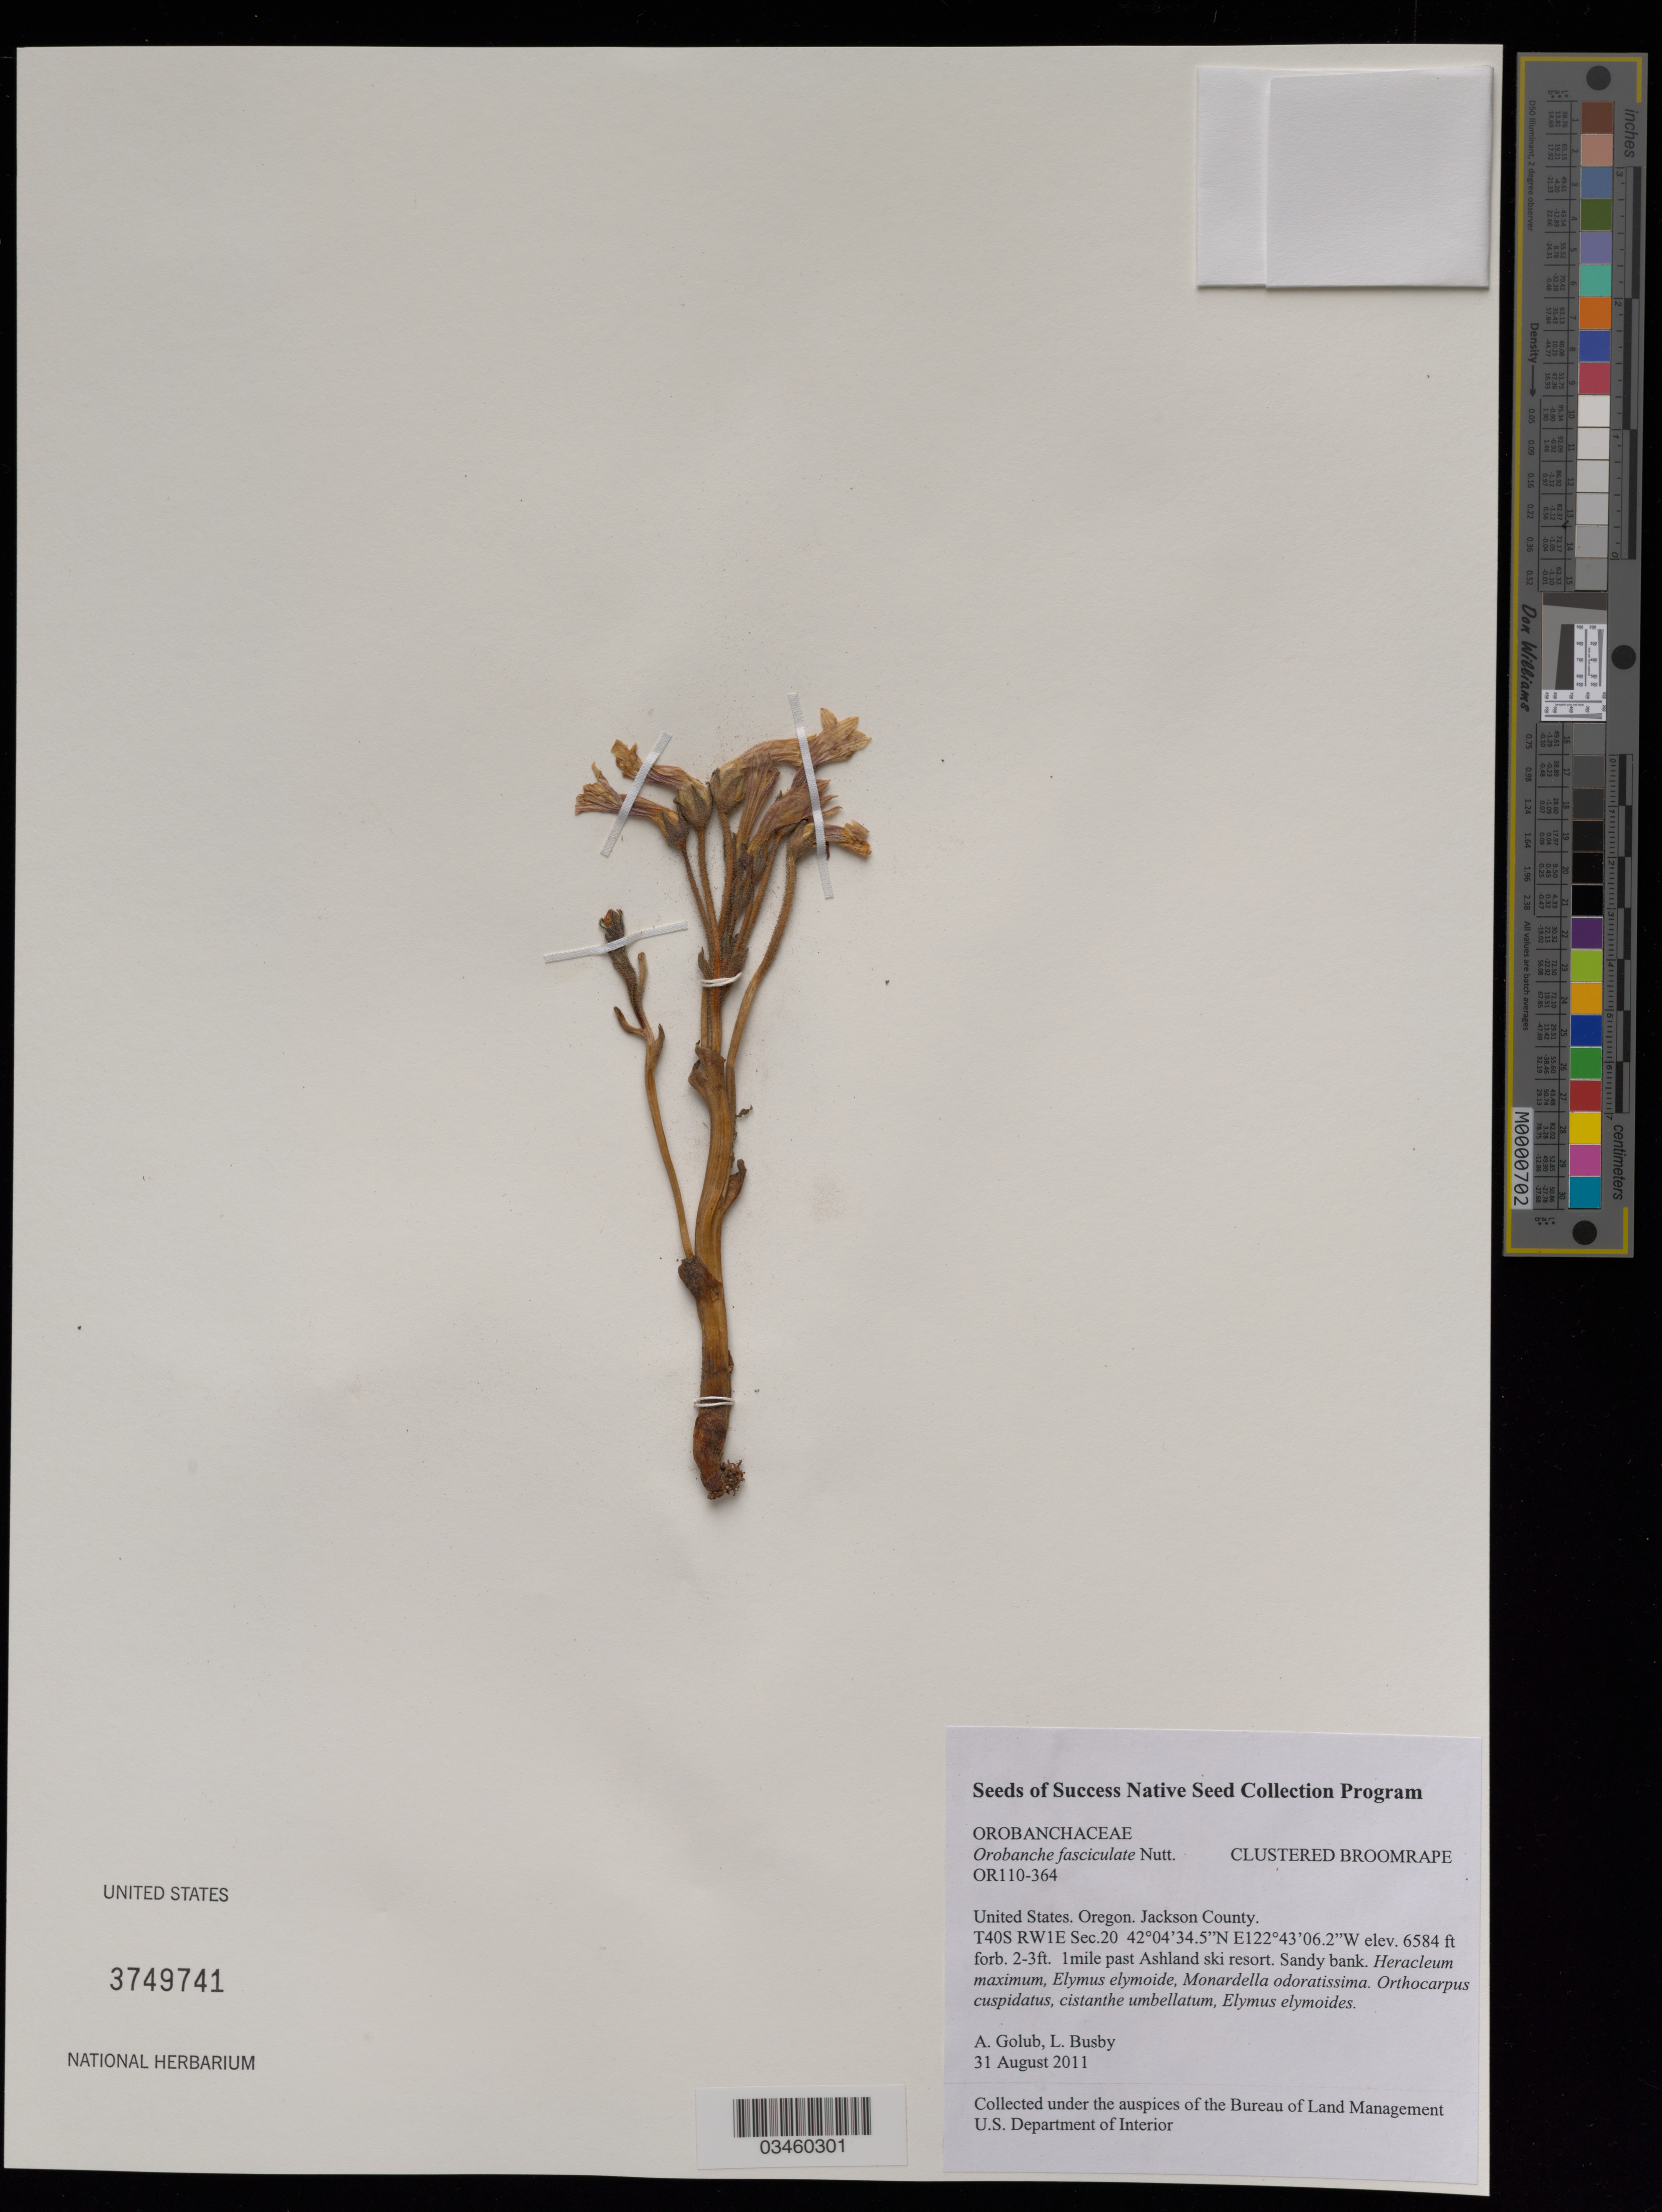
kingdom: Plantae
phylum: Tracheophyta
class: Magnoliopsida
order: Lamiales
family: Orobanchaceae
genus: Orobanche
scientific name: Orobanche fasciculata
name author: Nutt.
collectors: A. Golub & L. Busby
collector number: OR110-364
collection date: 2011-08-31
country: United States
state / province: Oregon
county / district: Jackson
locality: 1 mi. past Ashland ski resort. T40S RW1E Sec 20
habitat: Sandy bank. With Heracleum maximum, Elymus elymoides, ect.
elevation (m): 2007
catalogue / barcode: US 3749741